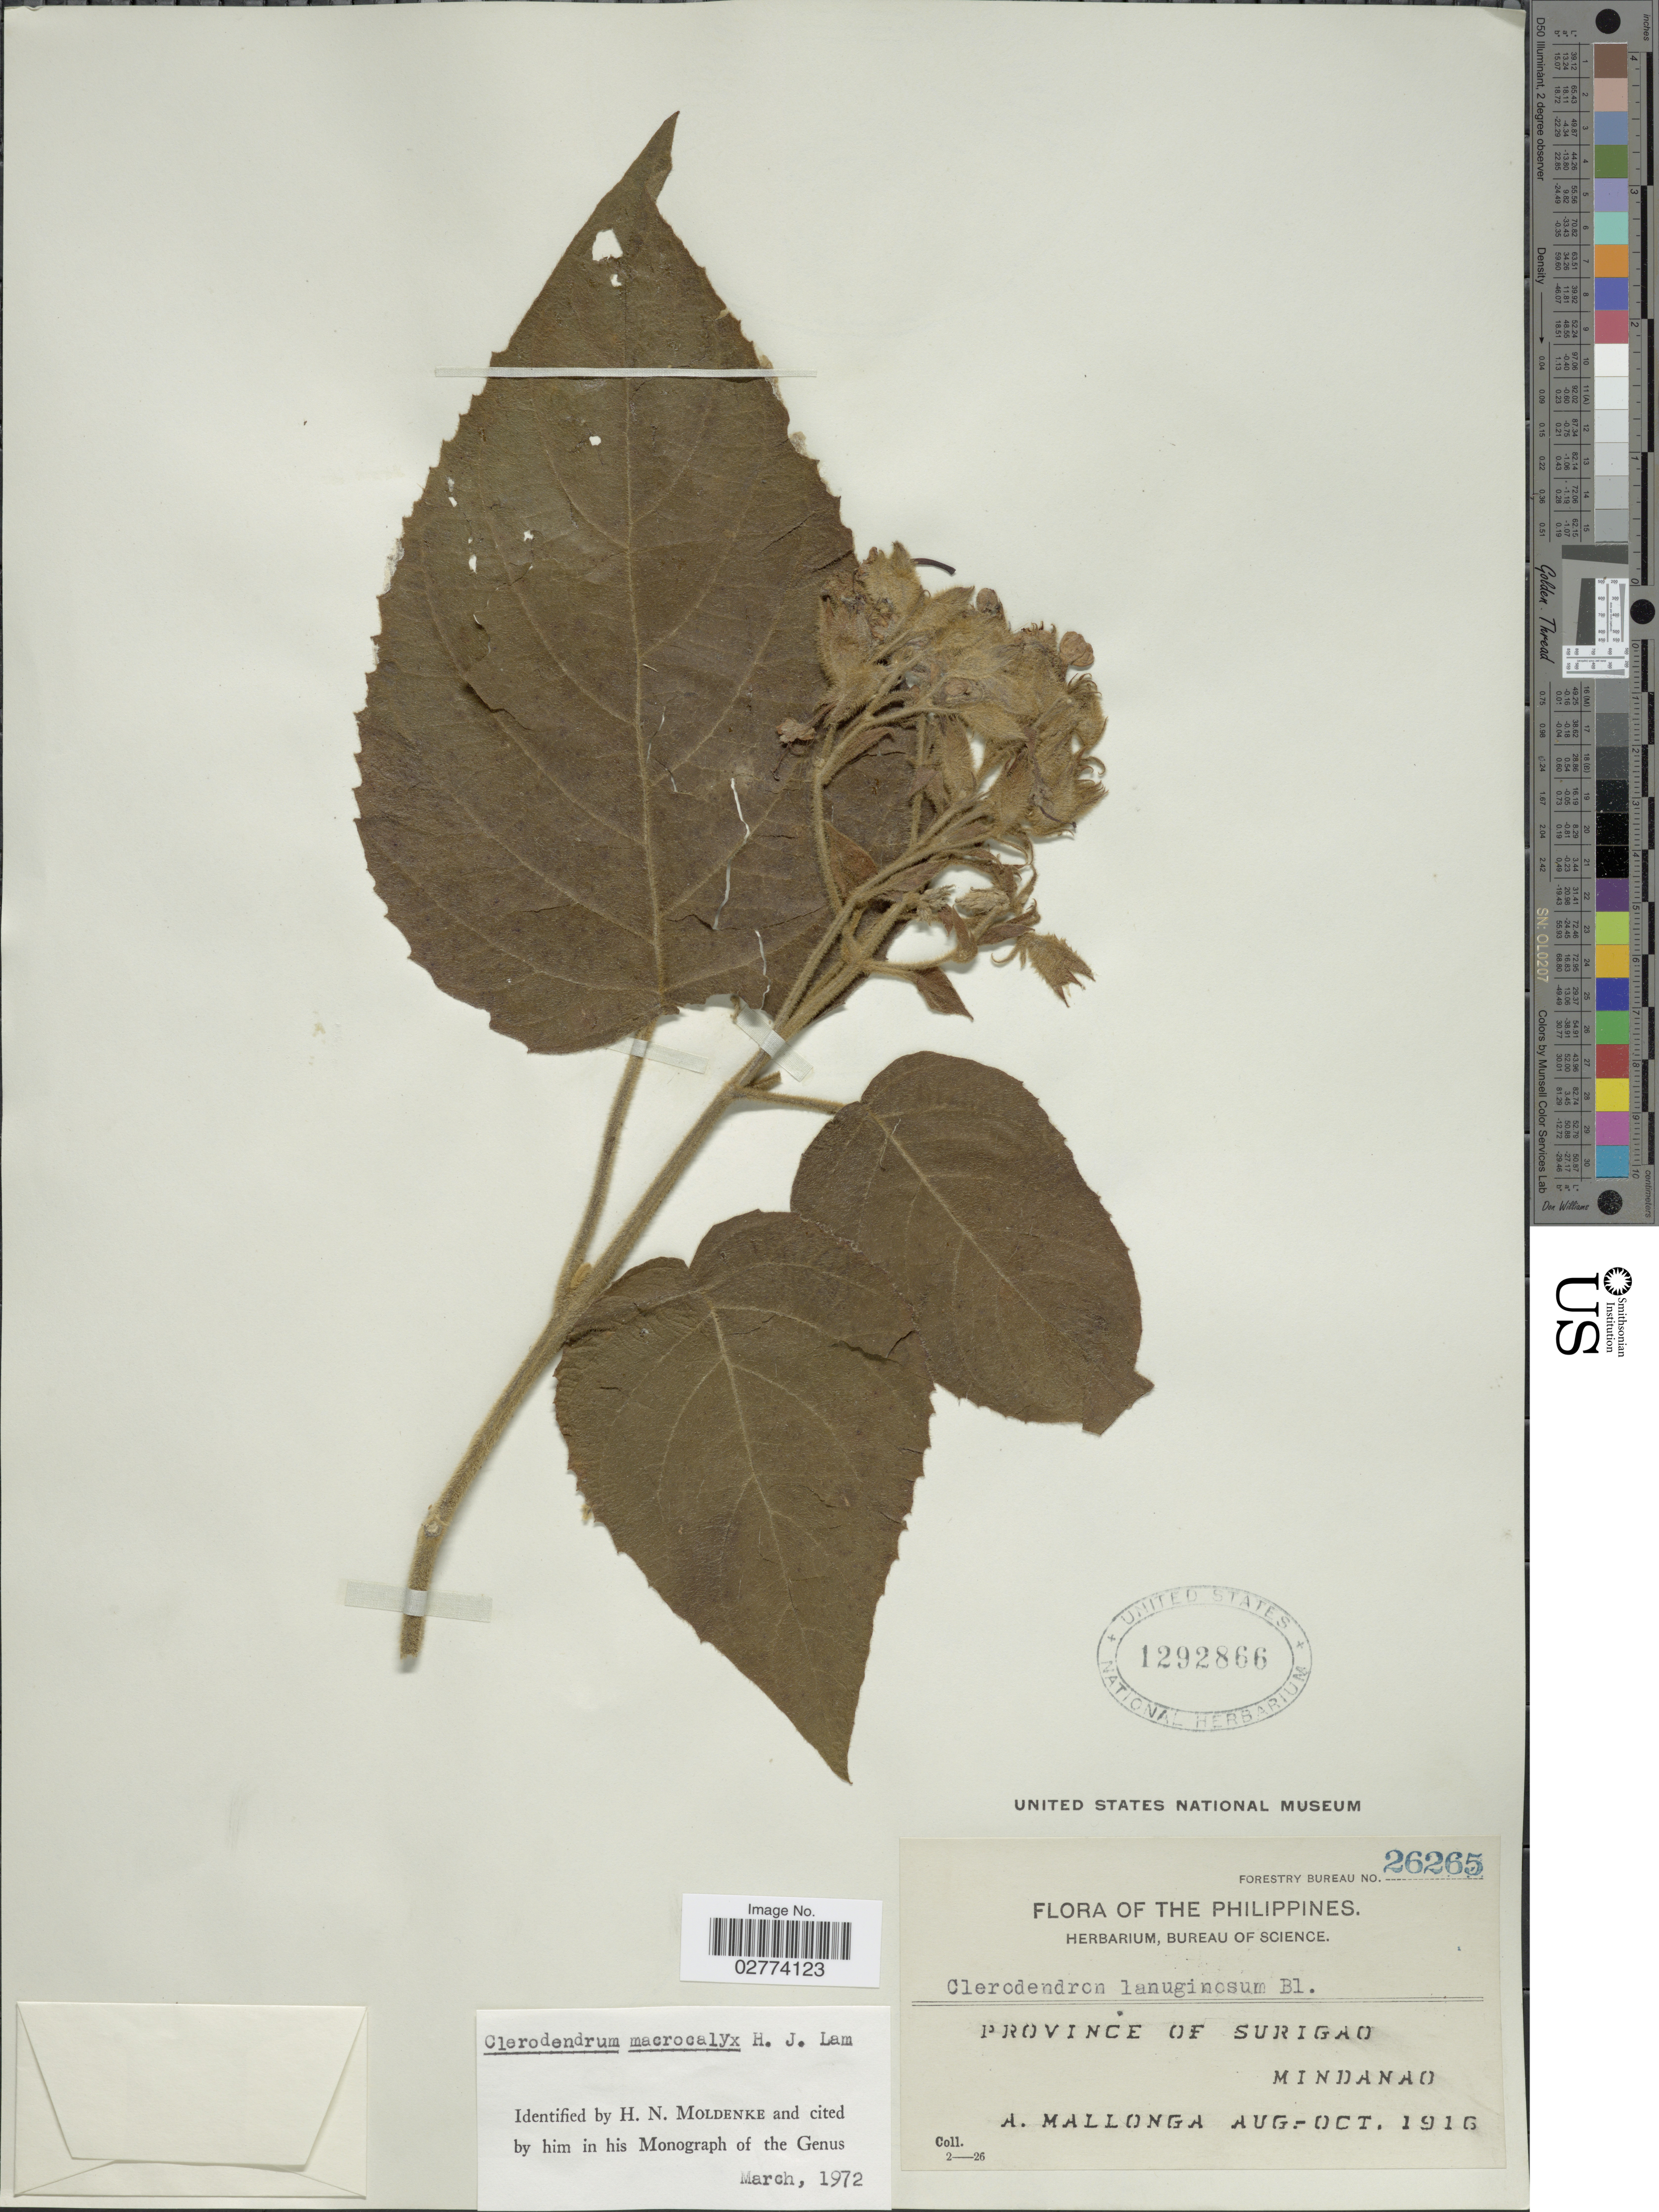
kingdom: Plantae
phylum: Tracheophyta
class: Magnoliopsida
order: Lamiales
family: Lamiaceae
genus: Clerodendrum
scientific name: Clerodendrum macrocalyx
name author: H.J. Lam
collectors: A. Mallonga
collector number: Forestry Bureau 26265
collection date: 1916-08/1916-10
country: Philippines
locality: Province of Surigao, Mindanao.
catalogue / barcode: US 1292866